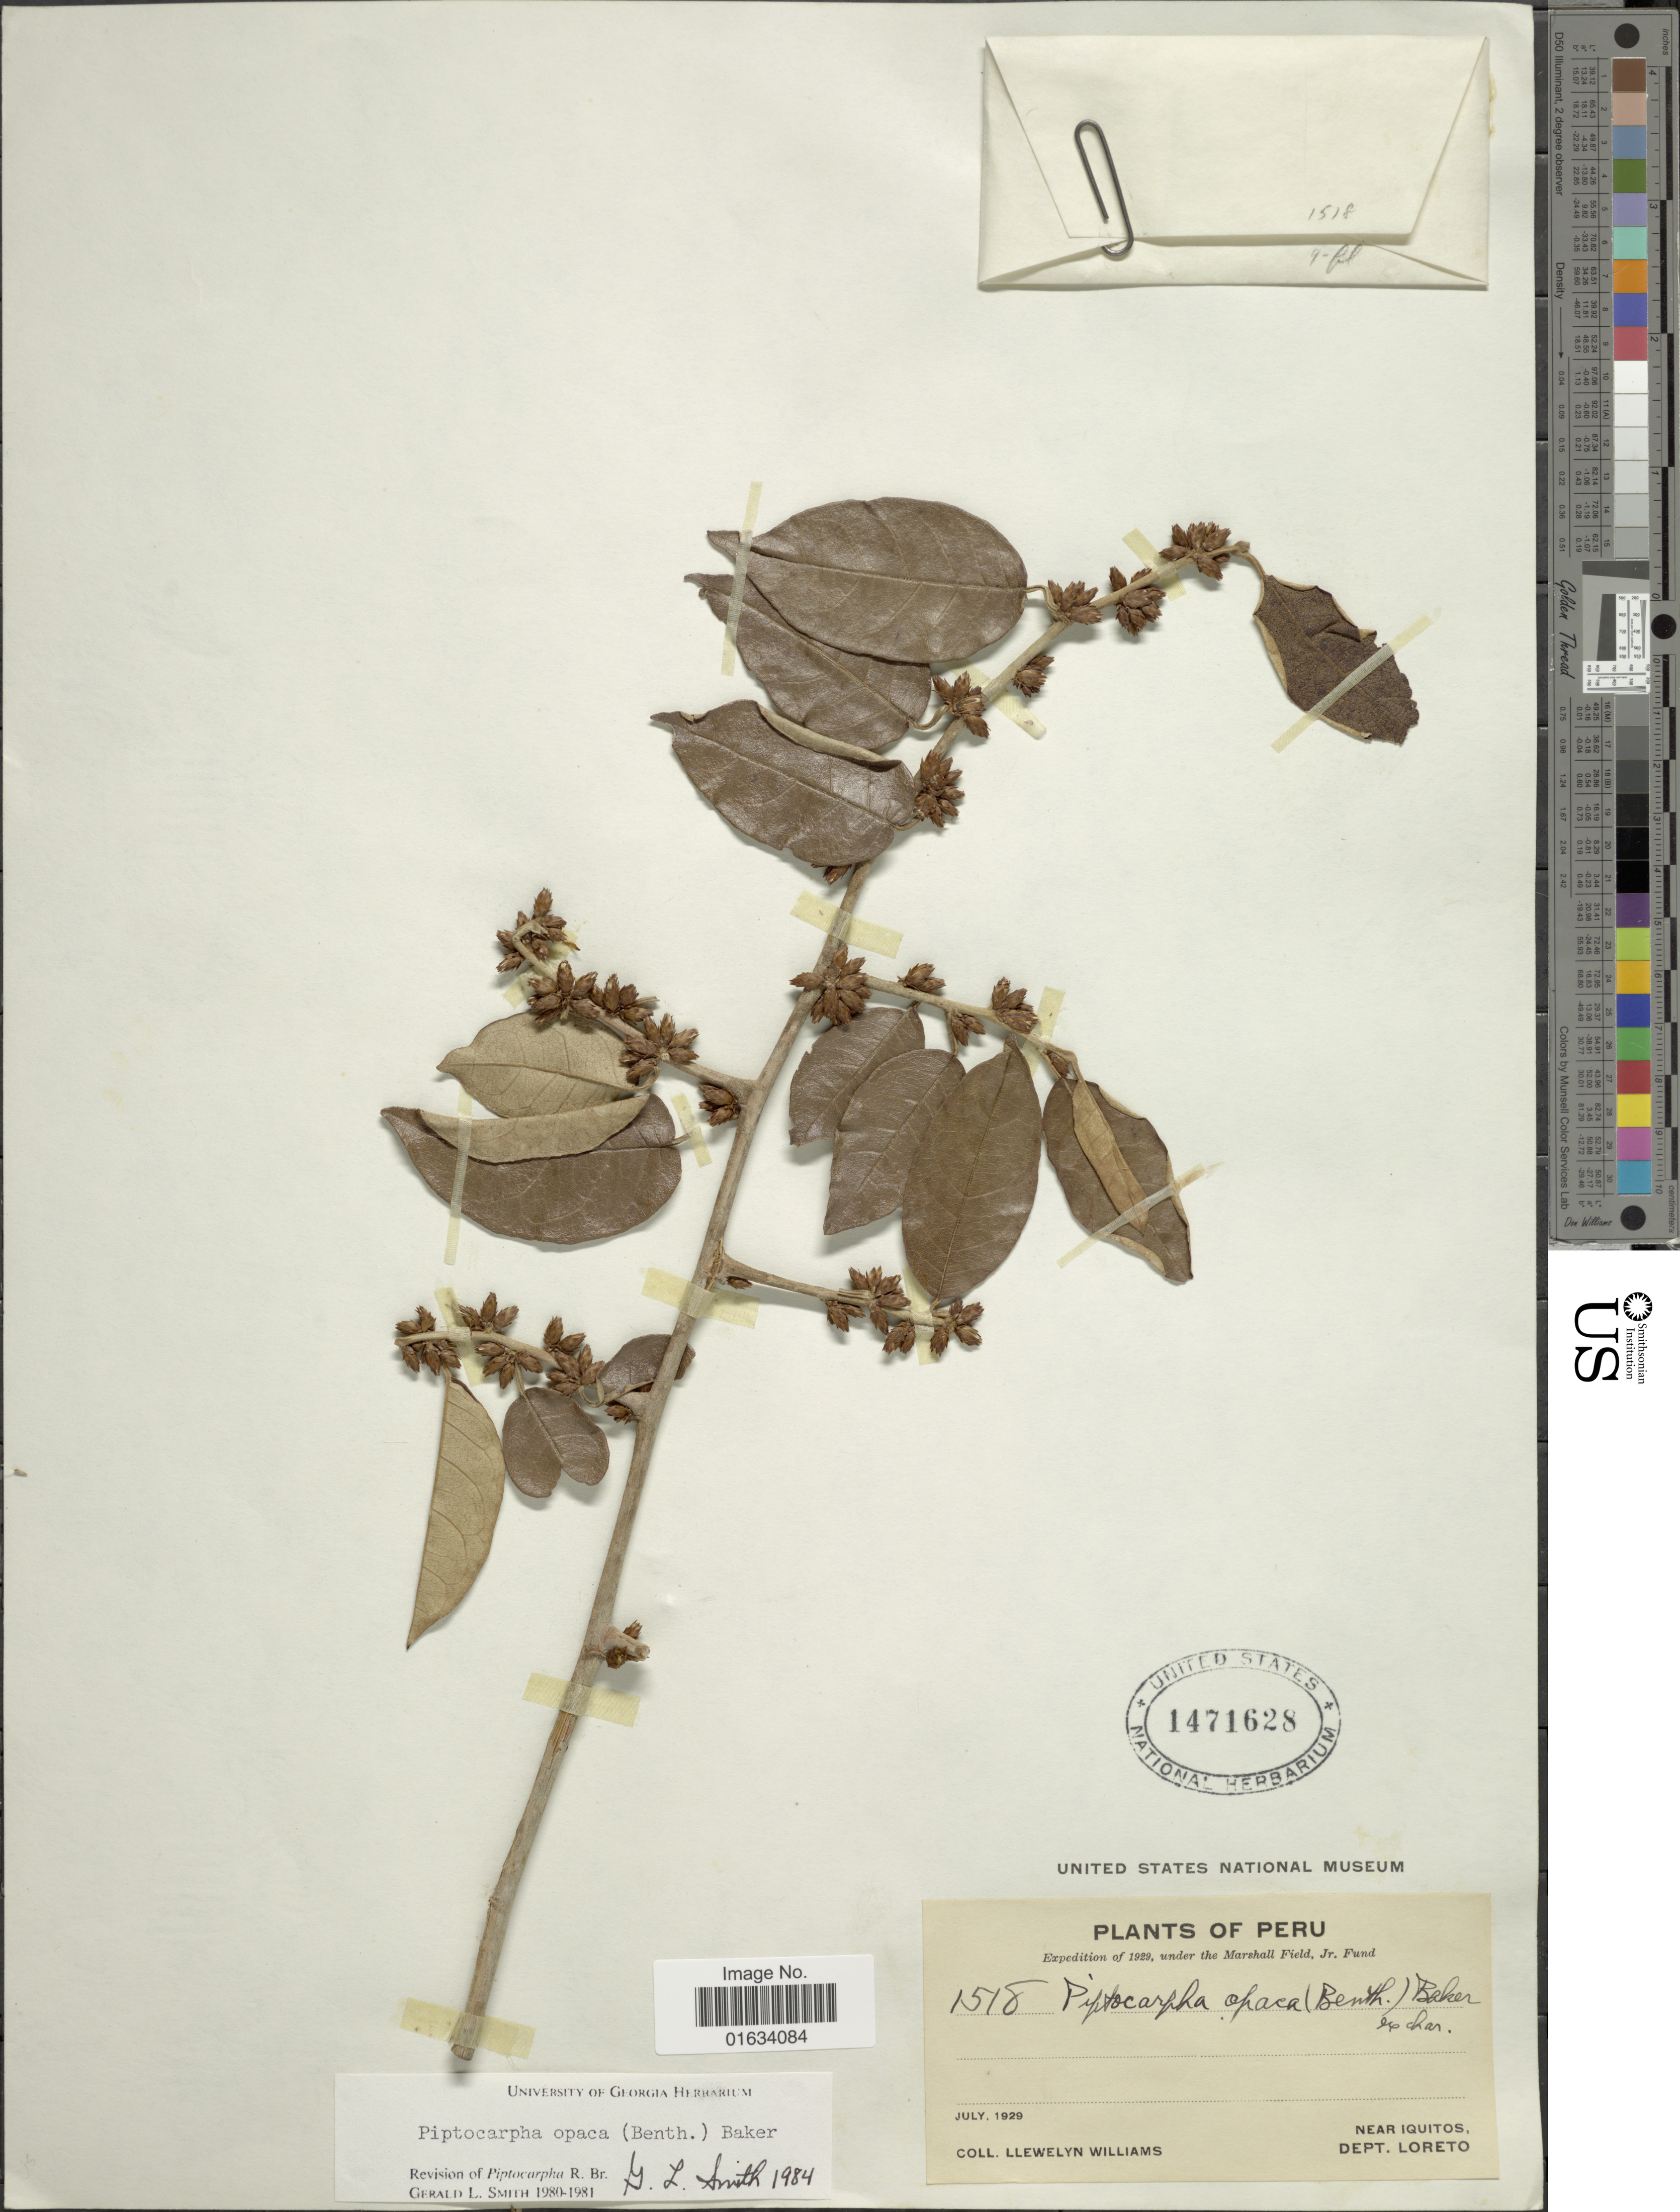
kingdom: Plantae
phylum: Tracheophyta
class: Magnoliopsida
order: Asterales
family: Asteraceae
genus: Piptocarpha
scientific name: Piptocarpha opaca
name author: (Benth.) Baker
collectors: Ll. Williams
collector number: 1518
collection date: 1929-07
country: Peru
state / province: Loreto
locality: Peru. Near Iquitos. Dept. Loreto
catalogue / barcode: US 1471628